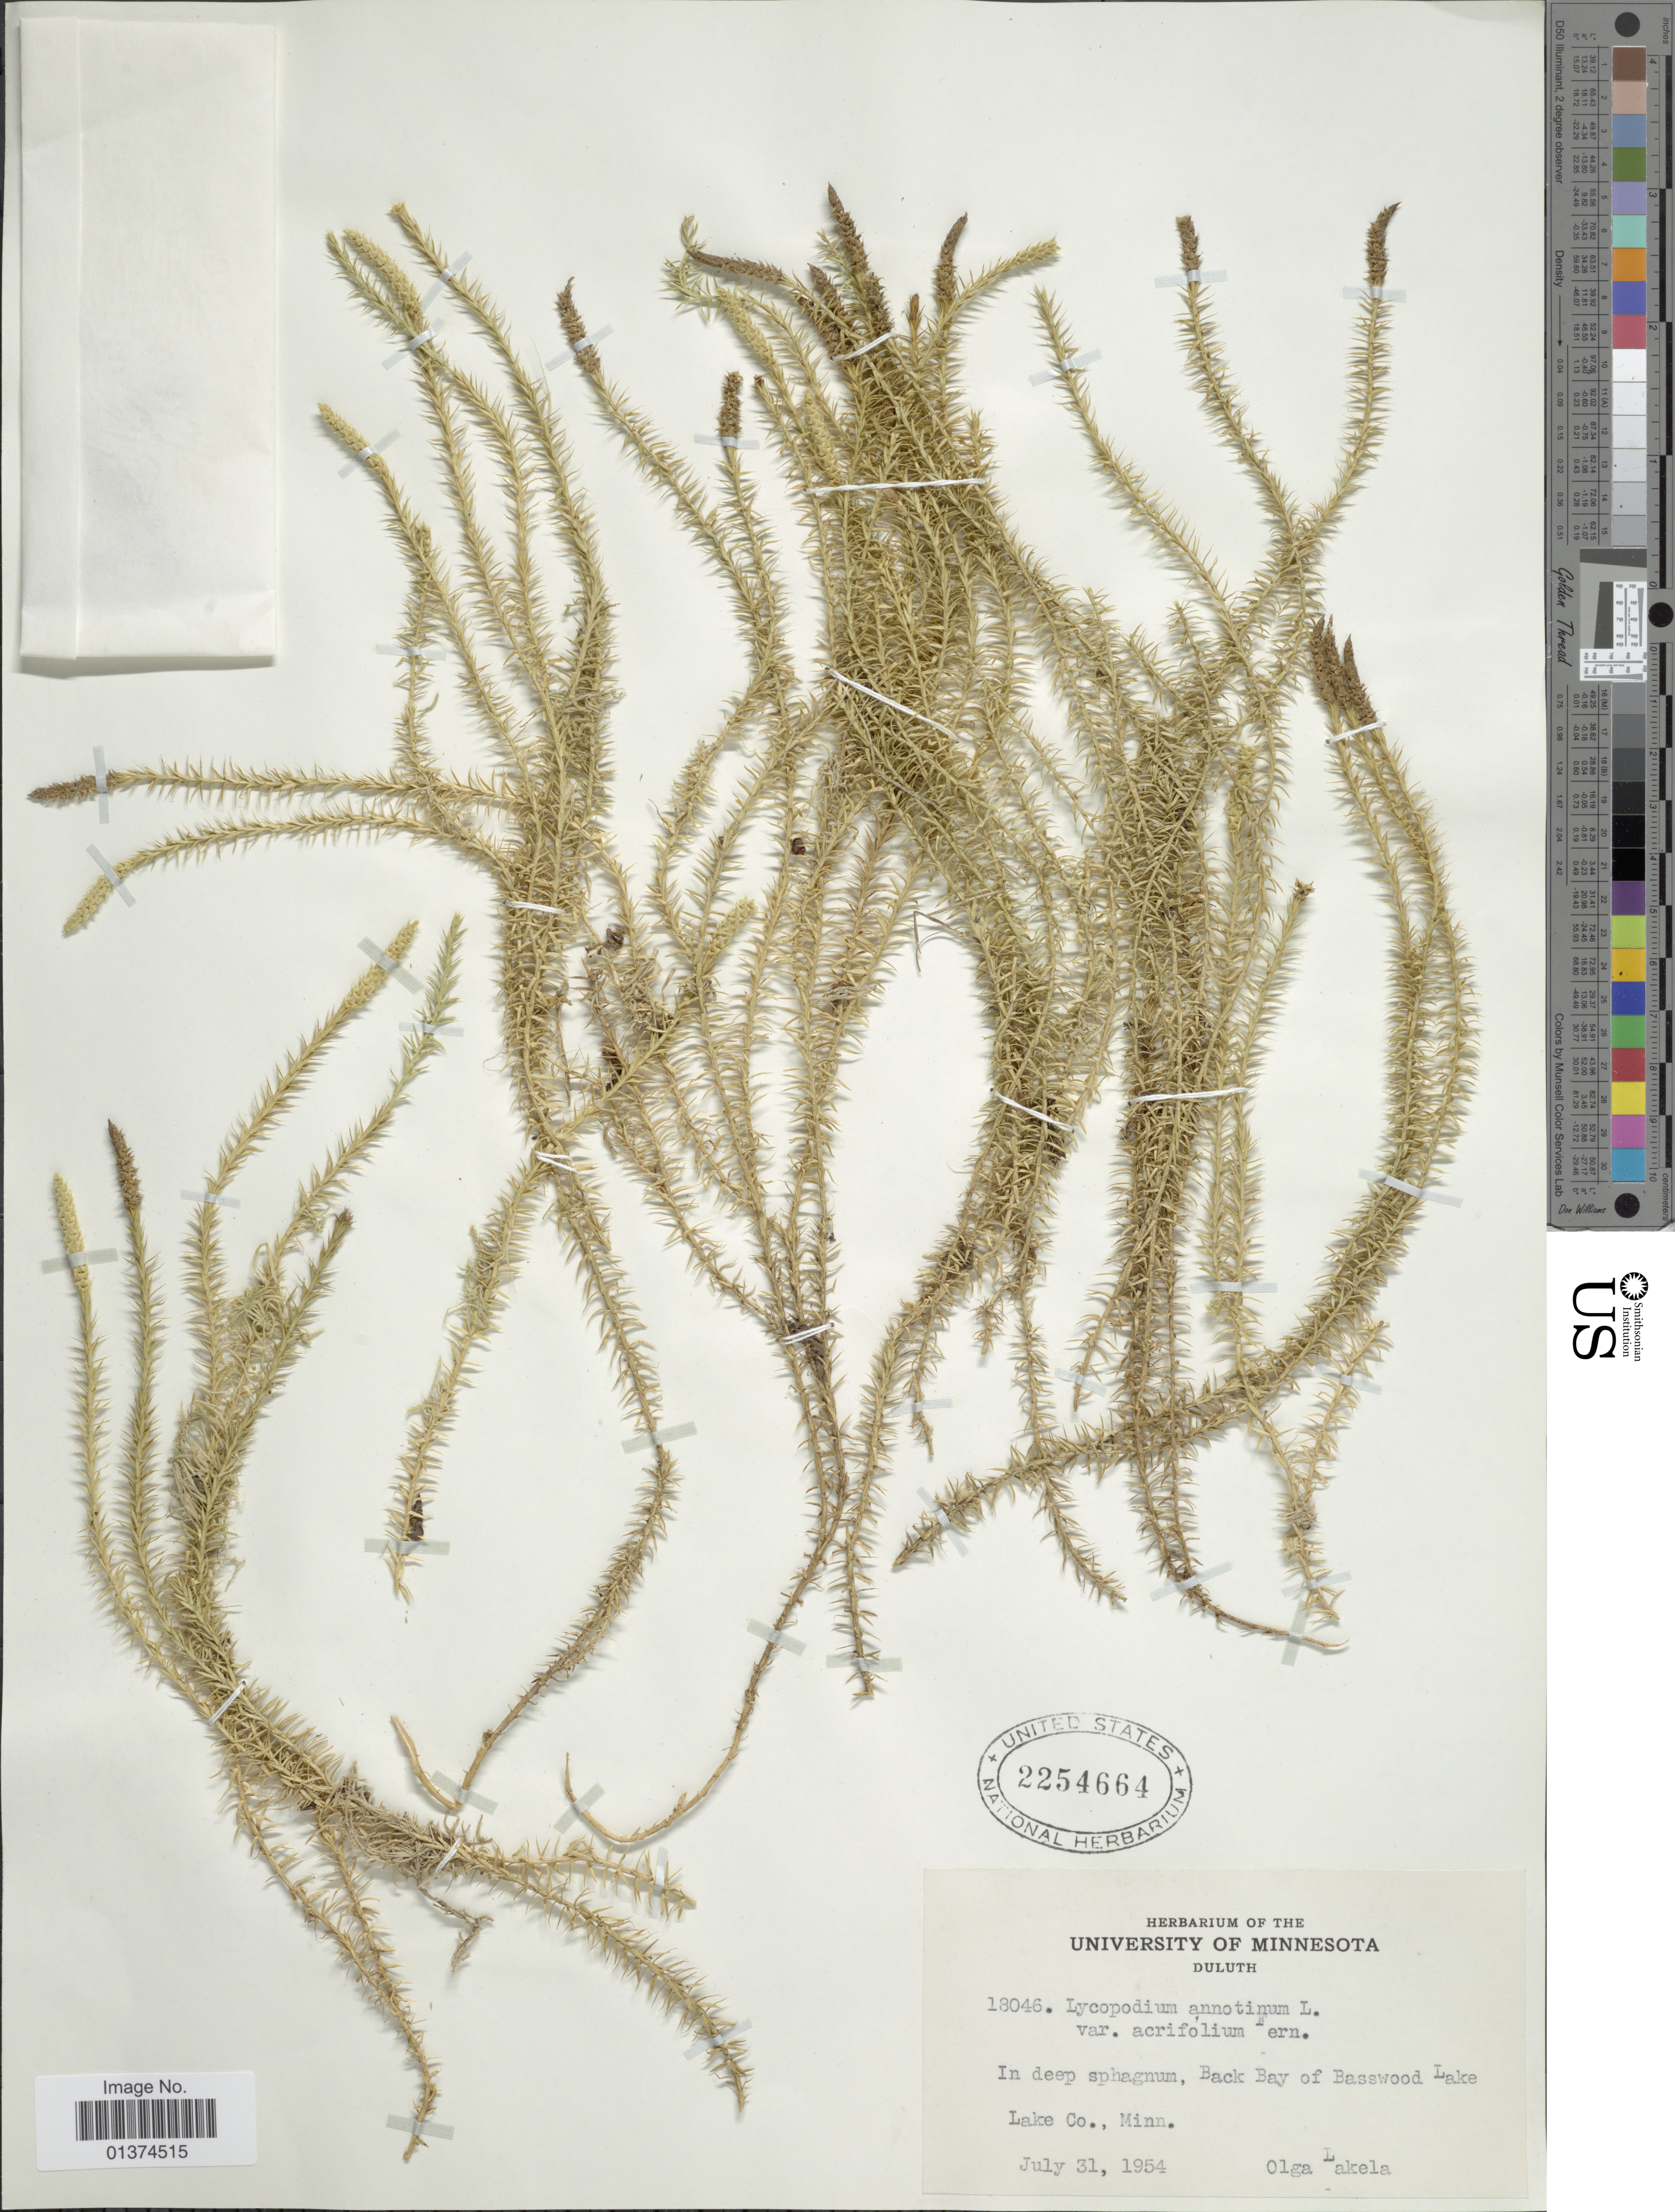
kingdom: Plantae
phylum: Tracheophyta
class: Lycopodiopsida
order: Lycopodiales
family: Lycopodiaceae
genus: Spinulum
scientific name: Spinulum annotinum subsp. annotinum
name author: (L.) A. Haines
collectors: O. K. Lakela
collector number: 18046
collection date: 1954-07-31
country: United States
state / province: Minnesota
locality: Duluth, In deep sphagnum, Back Bay of Basswood Lake Lake Co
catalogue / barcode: US 2254664